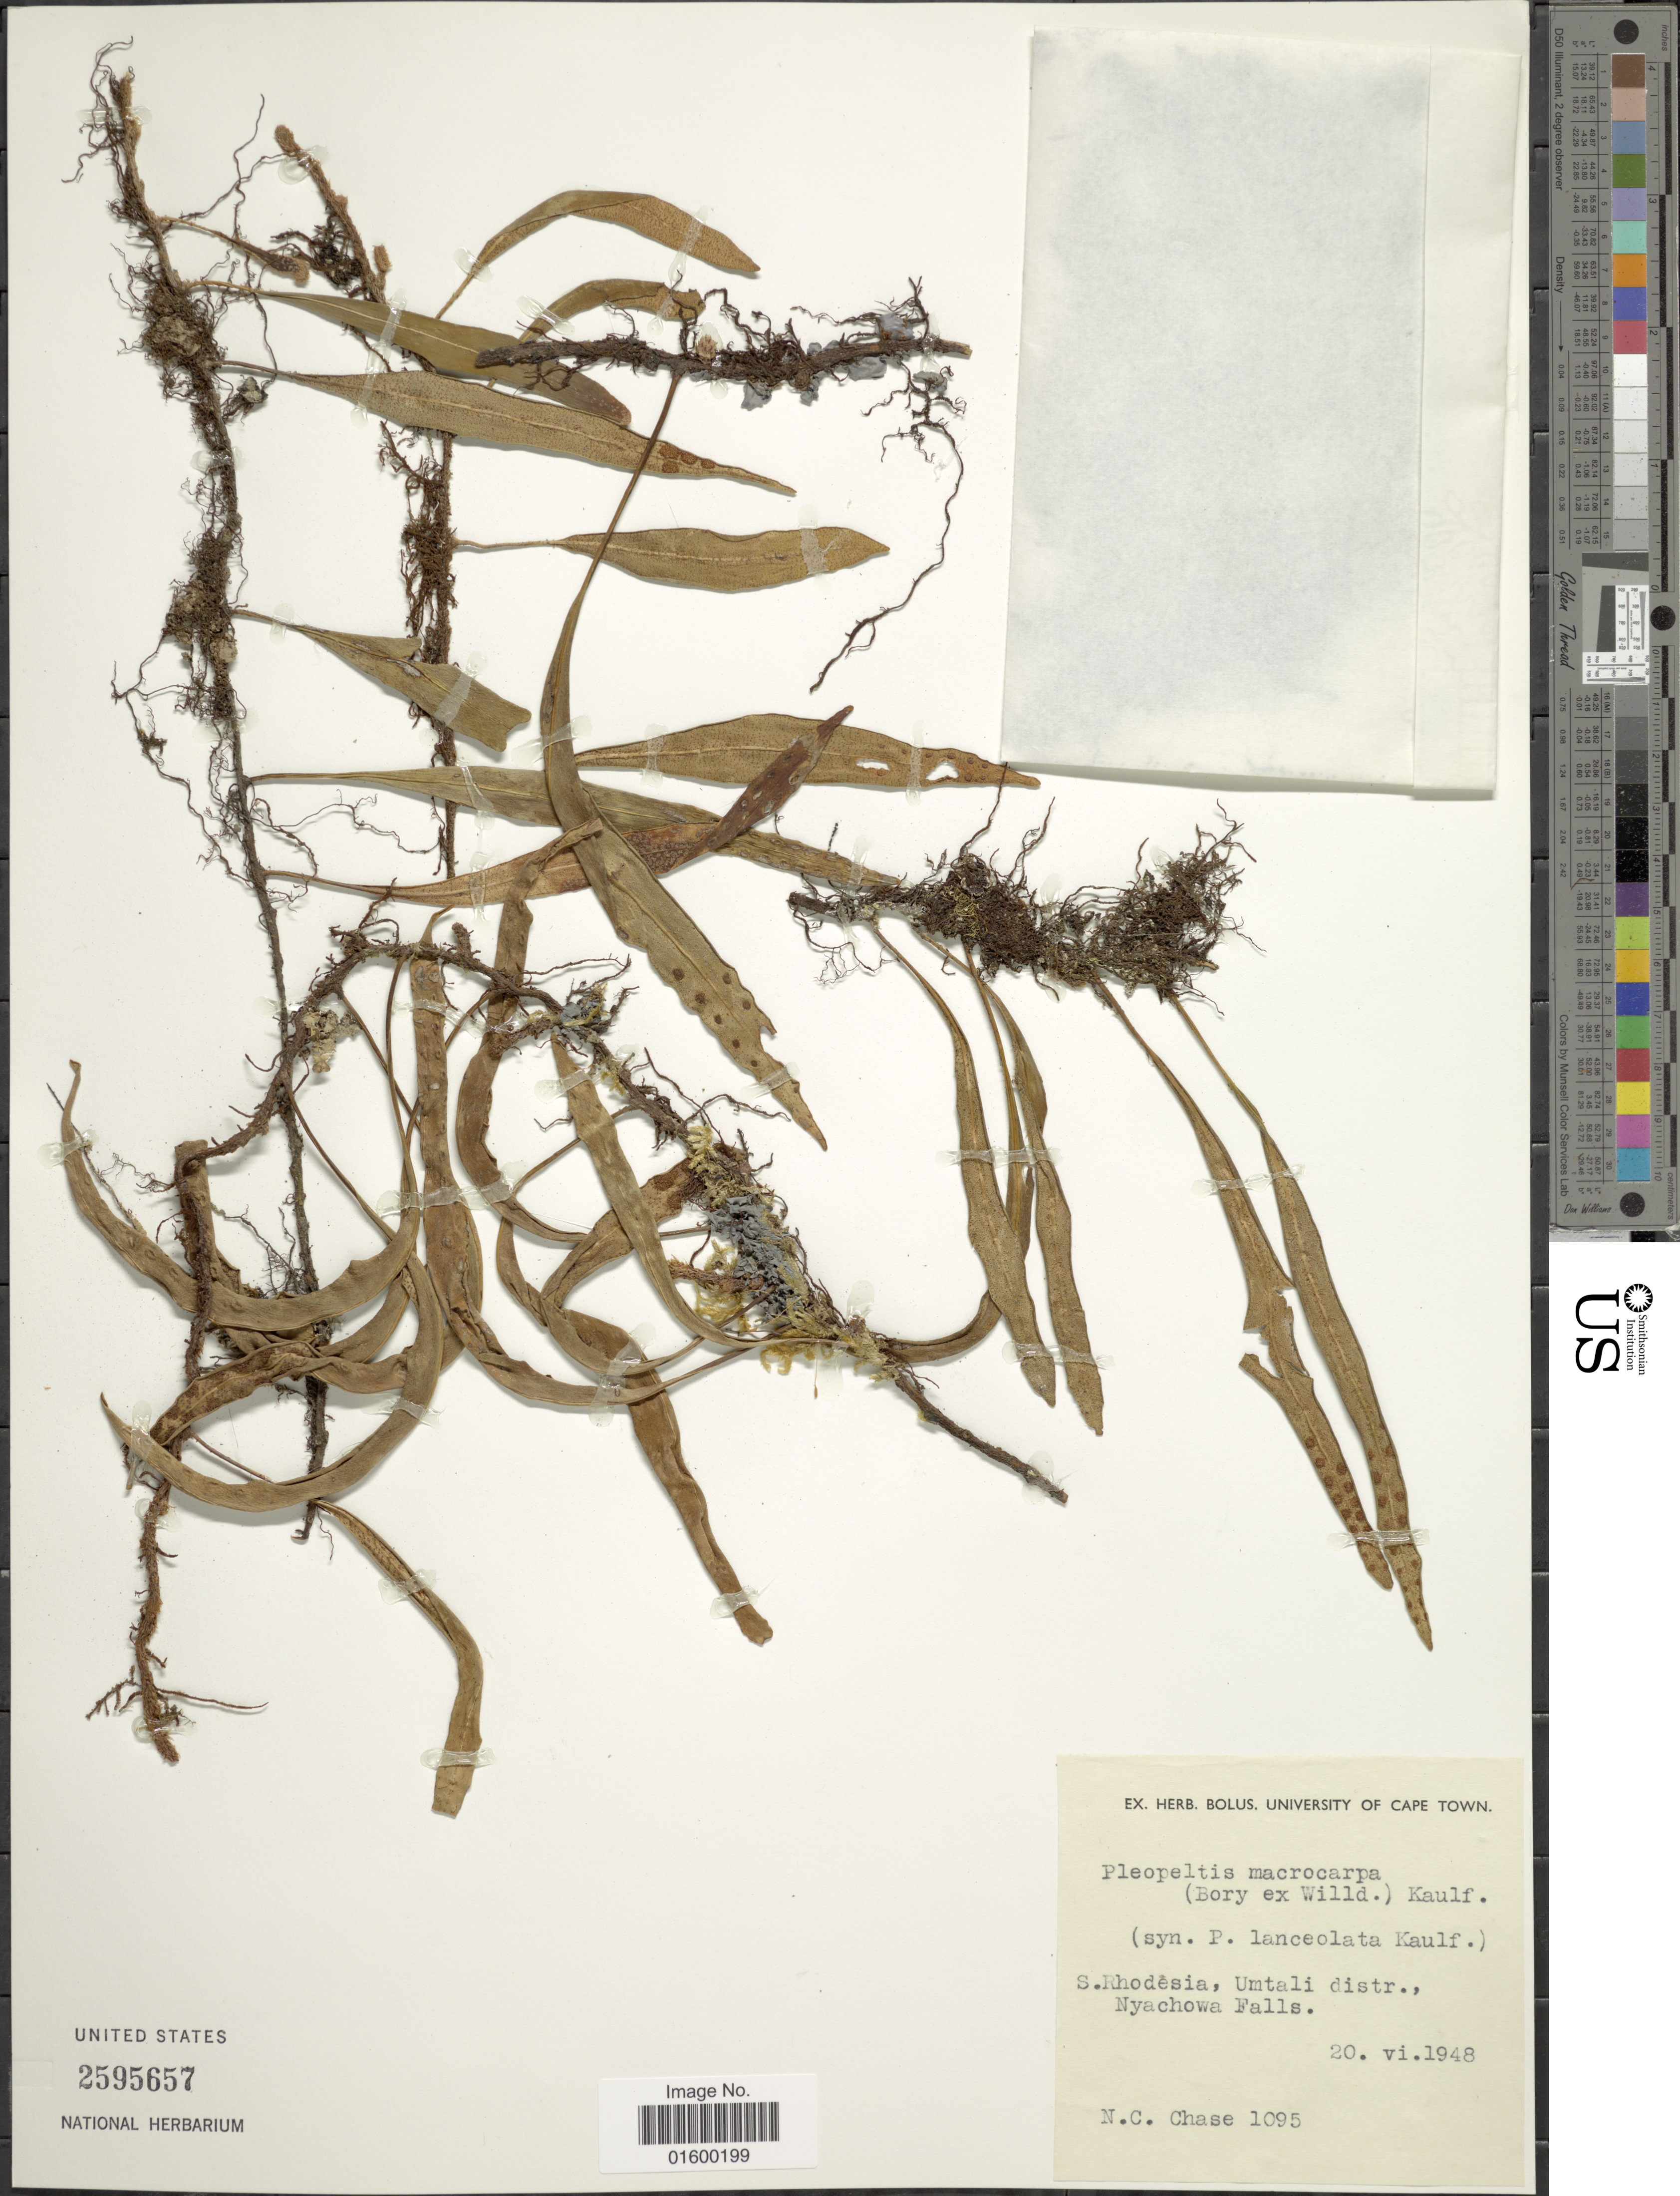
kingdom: Plantae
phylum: Tracheophyta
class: Polypodiopsida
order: Polypodiales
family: Polypodiaceae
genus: Pleopeltis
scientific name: Pleopeltis macrocarpa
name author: (Bory ex Willd.) Kaulf.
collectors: N. C. Chase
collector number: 1095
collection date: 1948-06-20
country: Zimbabwe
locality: S. Rhodesia, Umtali distr., Nyachowa Falls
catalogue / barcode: US 2595657